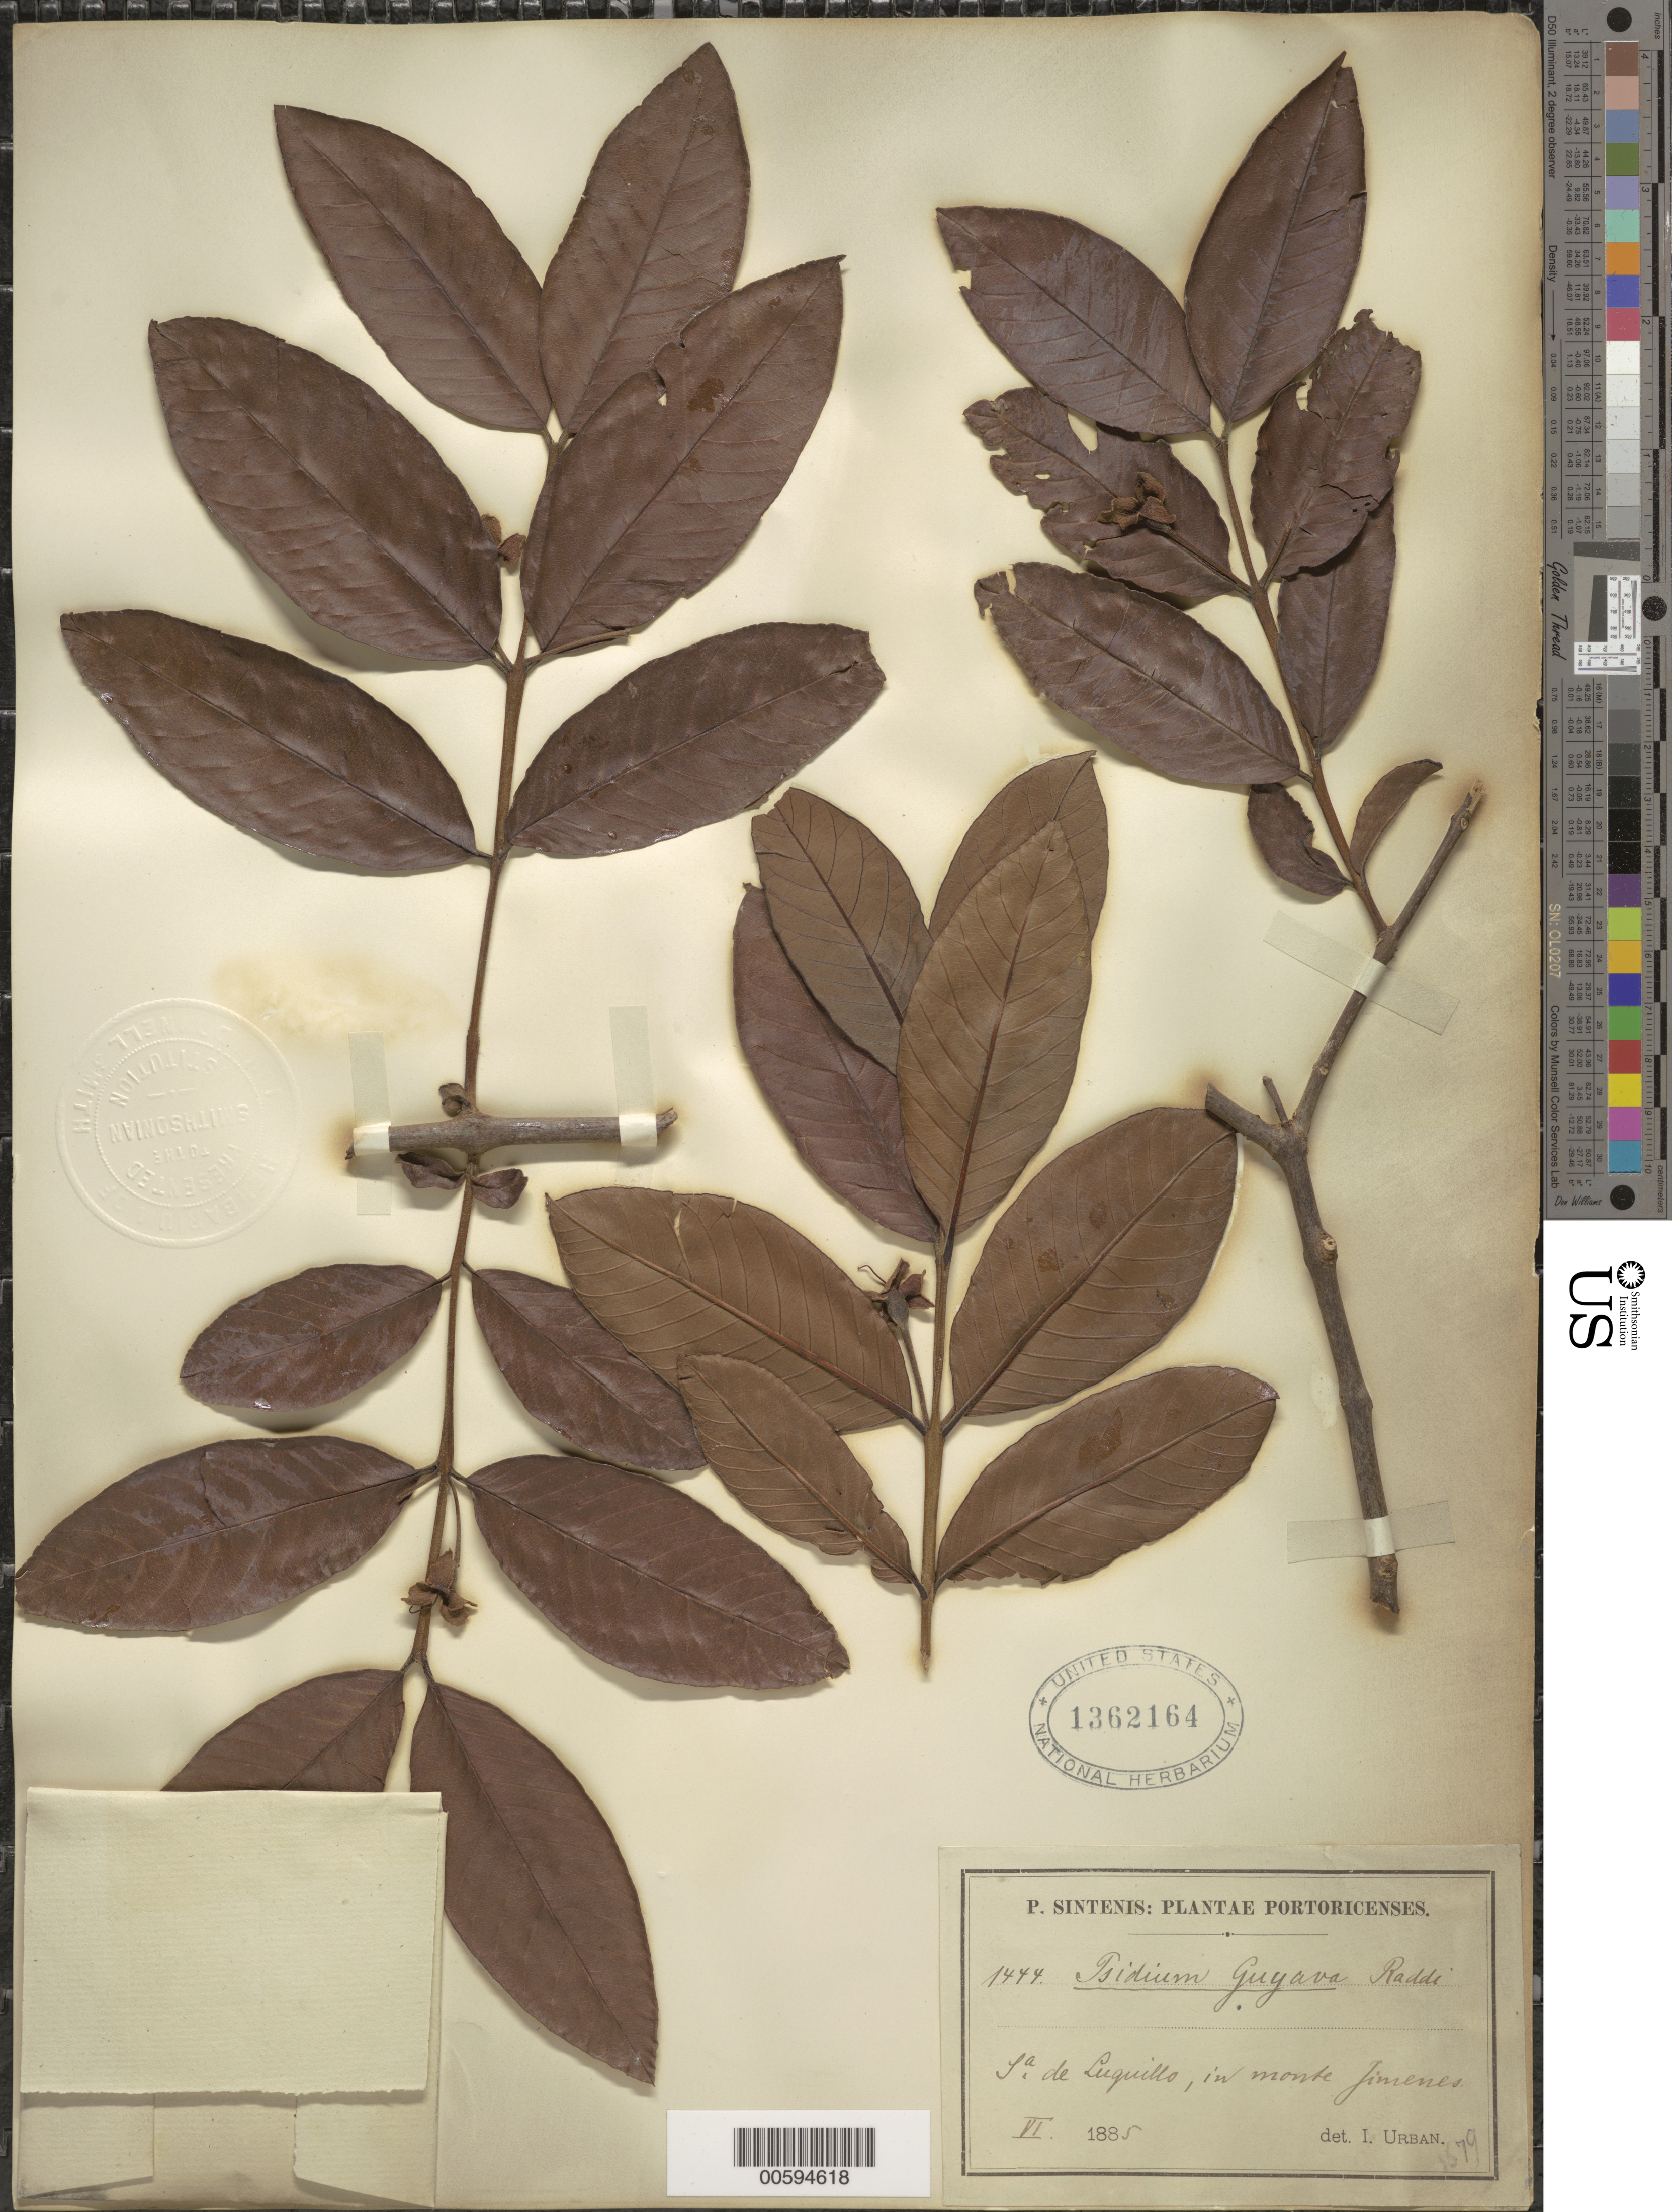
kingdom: Plantae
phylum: Tracheophyta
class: Magnoliopsida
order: Myrtales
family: Myrtaceae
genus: Psidium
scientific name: Psidium guajava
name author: L.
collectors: P. Sintenis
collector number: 1444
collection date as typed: Apr 1885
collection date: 1885-04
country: Puerto Rico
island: Greater Antilles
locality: Sierra de Luquillo, in monte Jimenes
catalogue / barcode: US 1362164